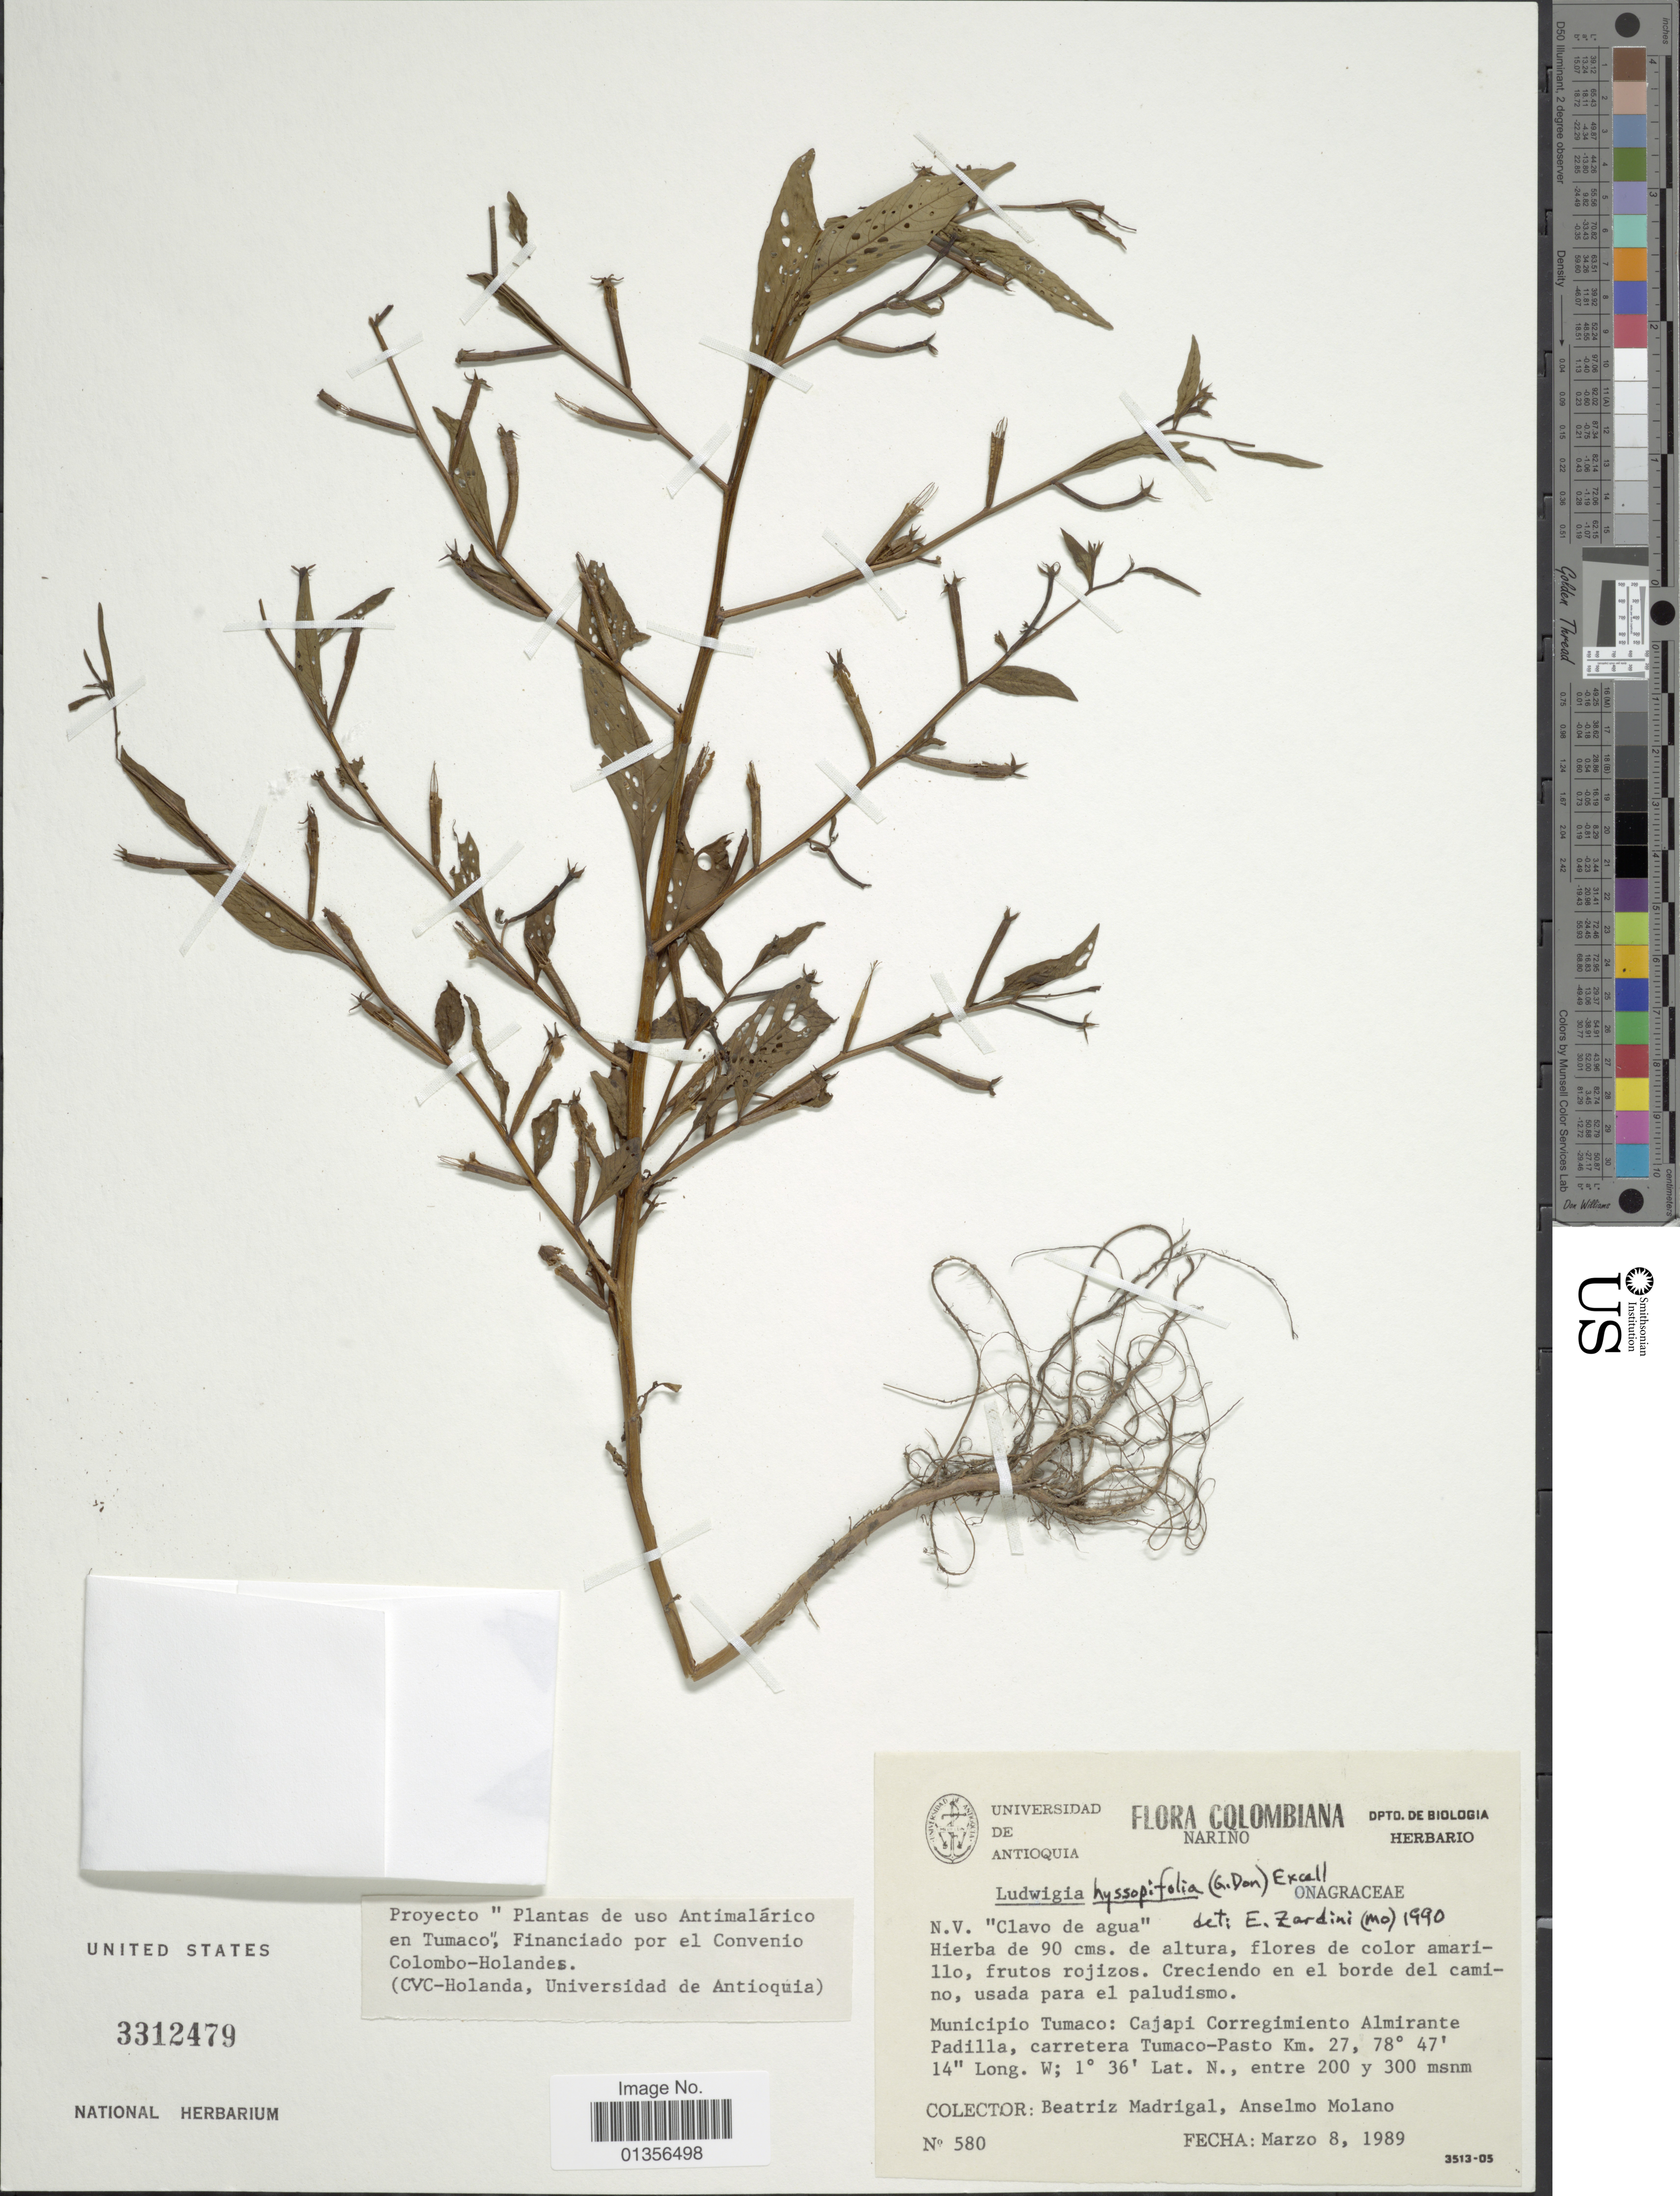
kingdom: Plantae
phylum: Tracheophyta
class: Magnoliopsida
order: Myrtales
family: Onagraceae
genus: Ludwigia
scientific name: Ludwigia hyssopifolia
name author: (G. Don) Exell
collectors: B. E. Madrigal & A. Molano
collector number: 580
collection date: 1989-03-08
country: Colombia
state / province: Nariño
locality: Municipio Tumaco: Cajapi Corregimiento Almirante Padilla, carretera Tumaco-Pasto Km. 27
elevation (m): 200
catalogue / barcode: US 3312479